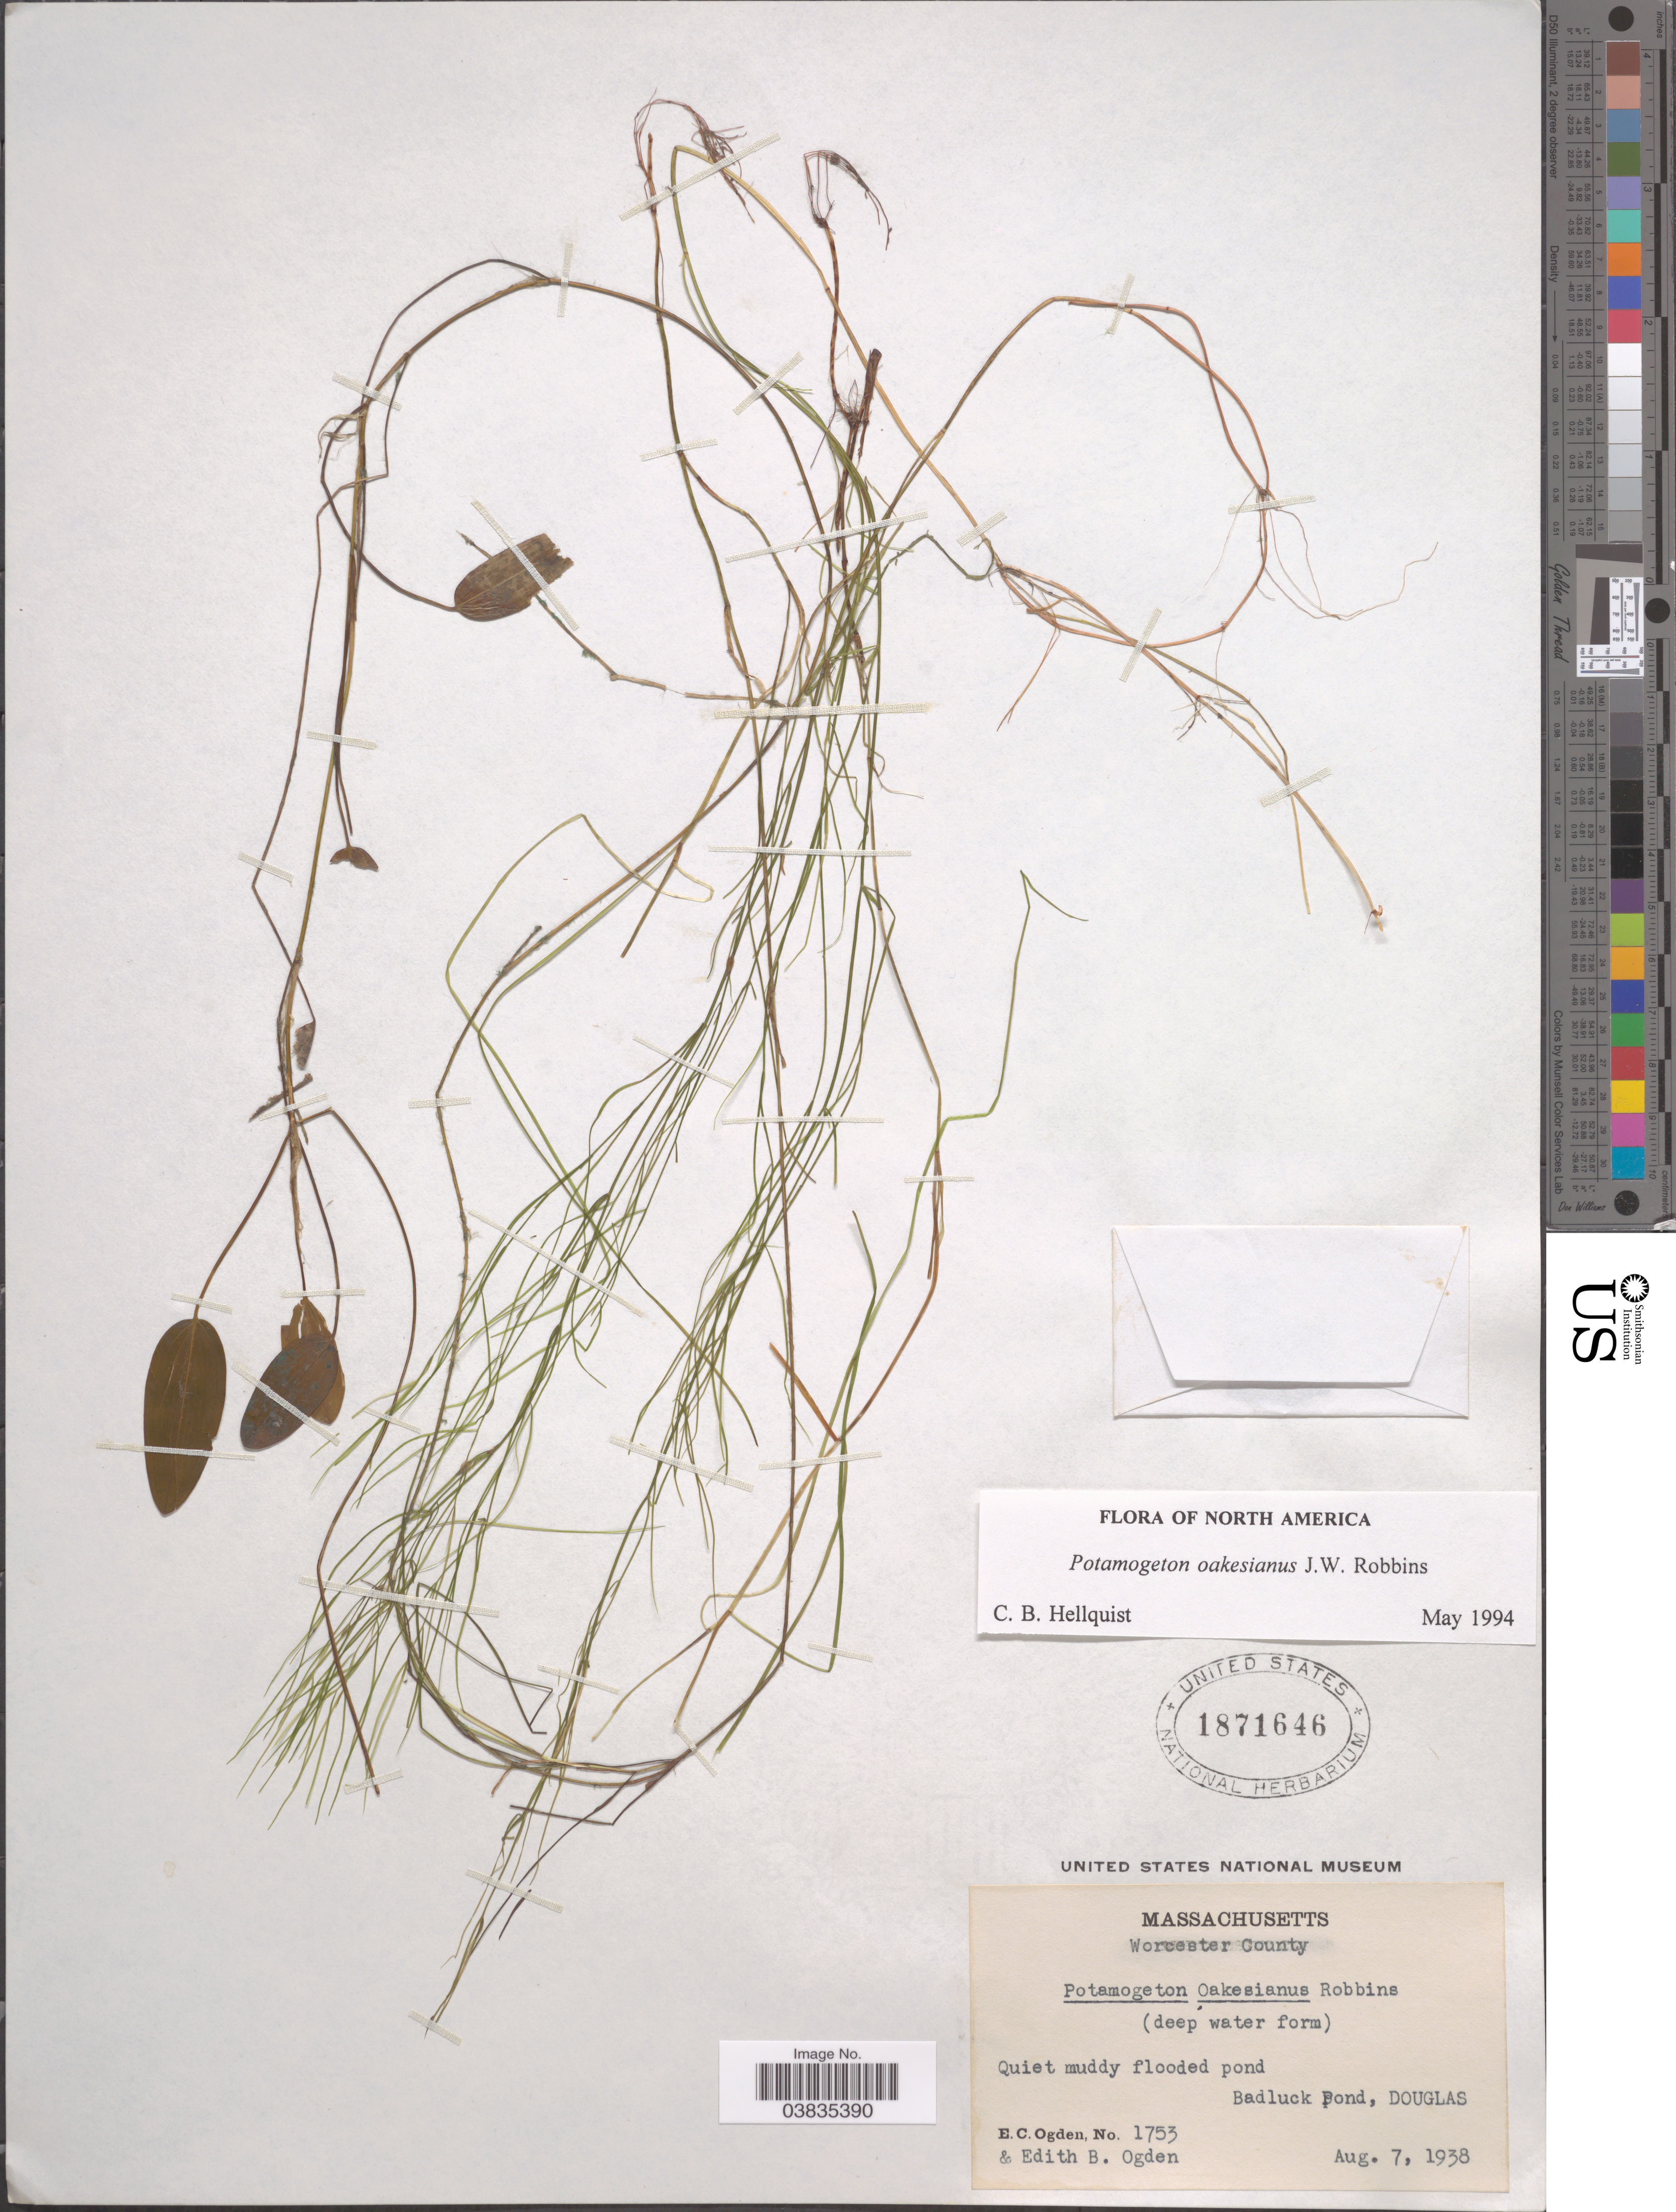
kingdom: Plantae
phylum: Tracheophyta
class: Liliopsida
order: Alismatales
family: Potamogetonaceae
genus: Potamogeton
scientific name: Potamogeton oakesianus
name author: J.W. Robbins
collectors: E. Ogden & E. Ogden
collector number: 1753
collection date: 1938-08-07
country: United States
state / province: Massachusetts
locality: Worcester County. Badluck Pond, Douglas.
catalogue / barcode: US 1871646